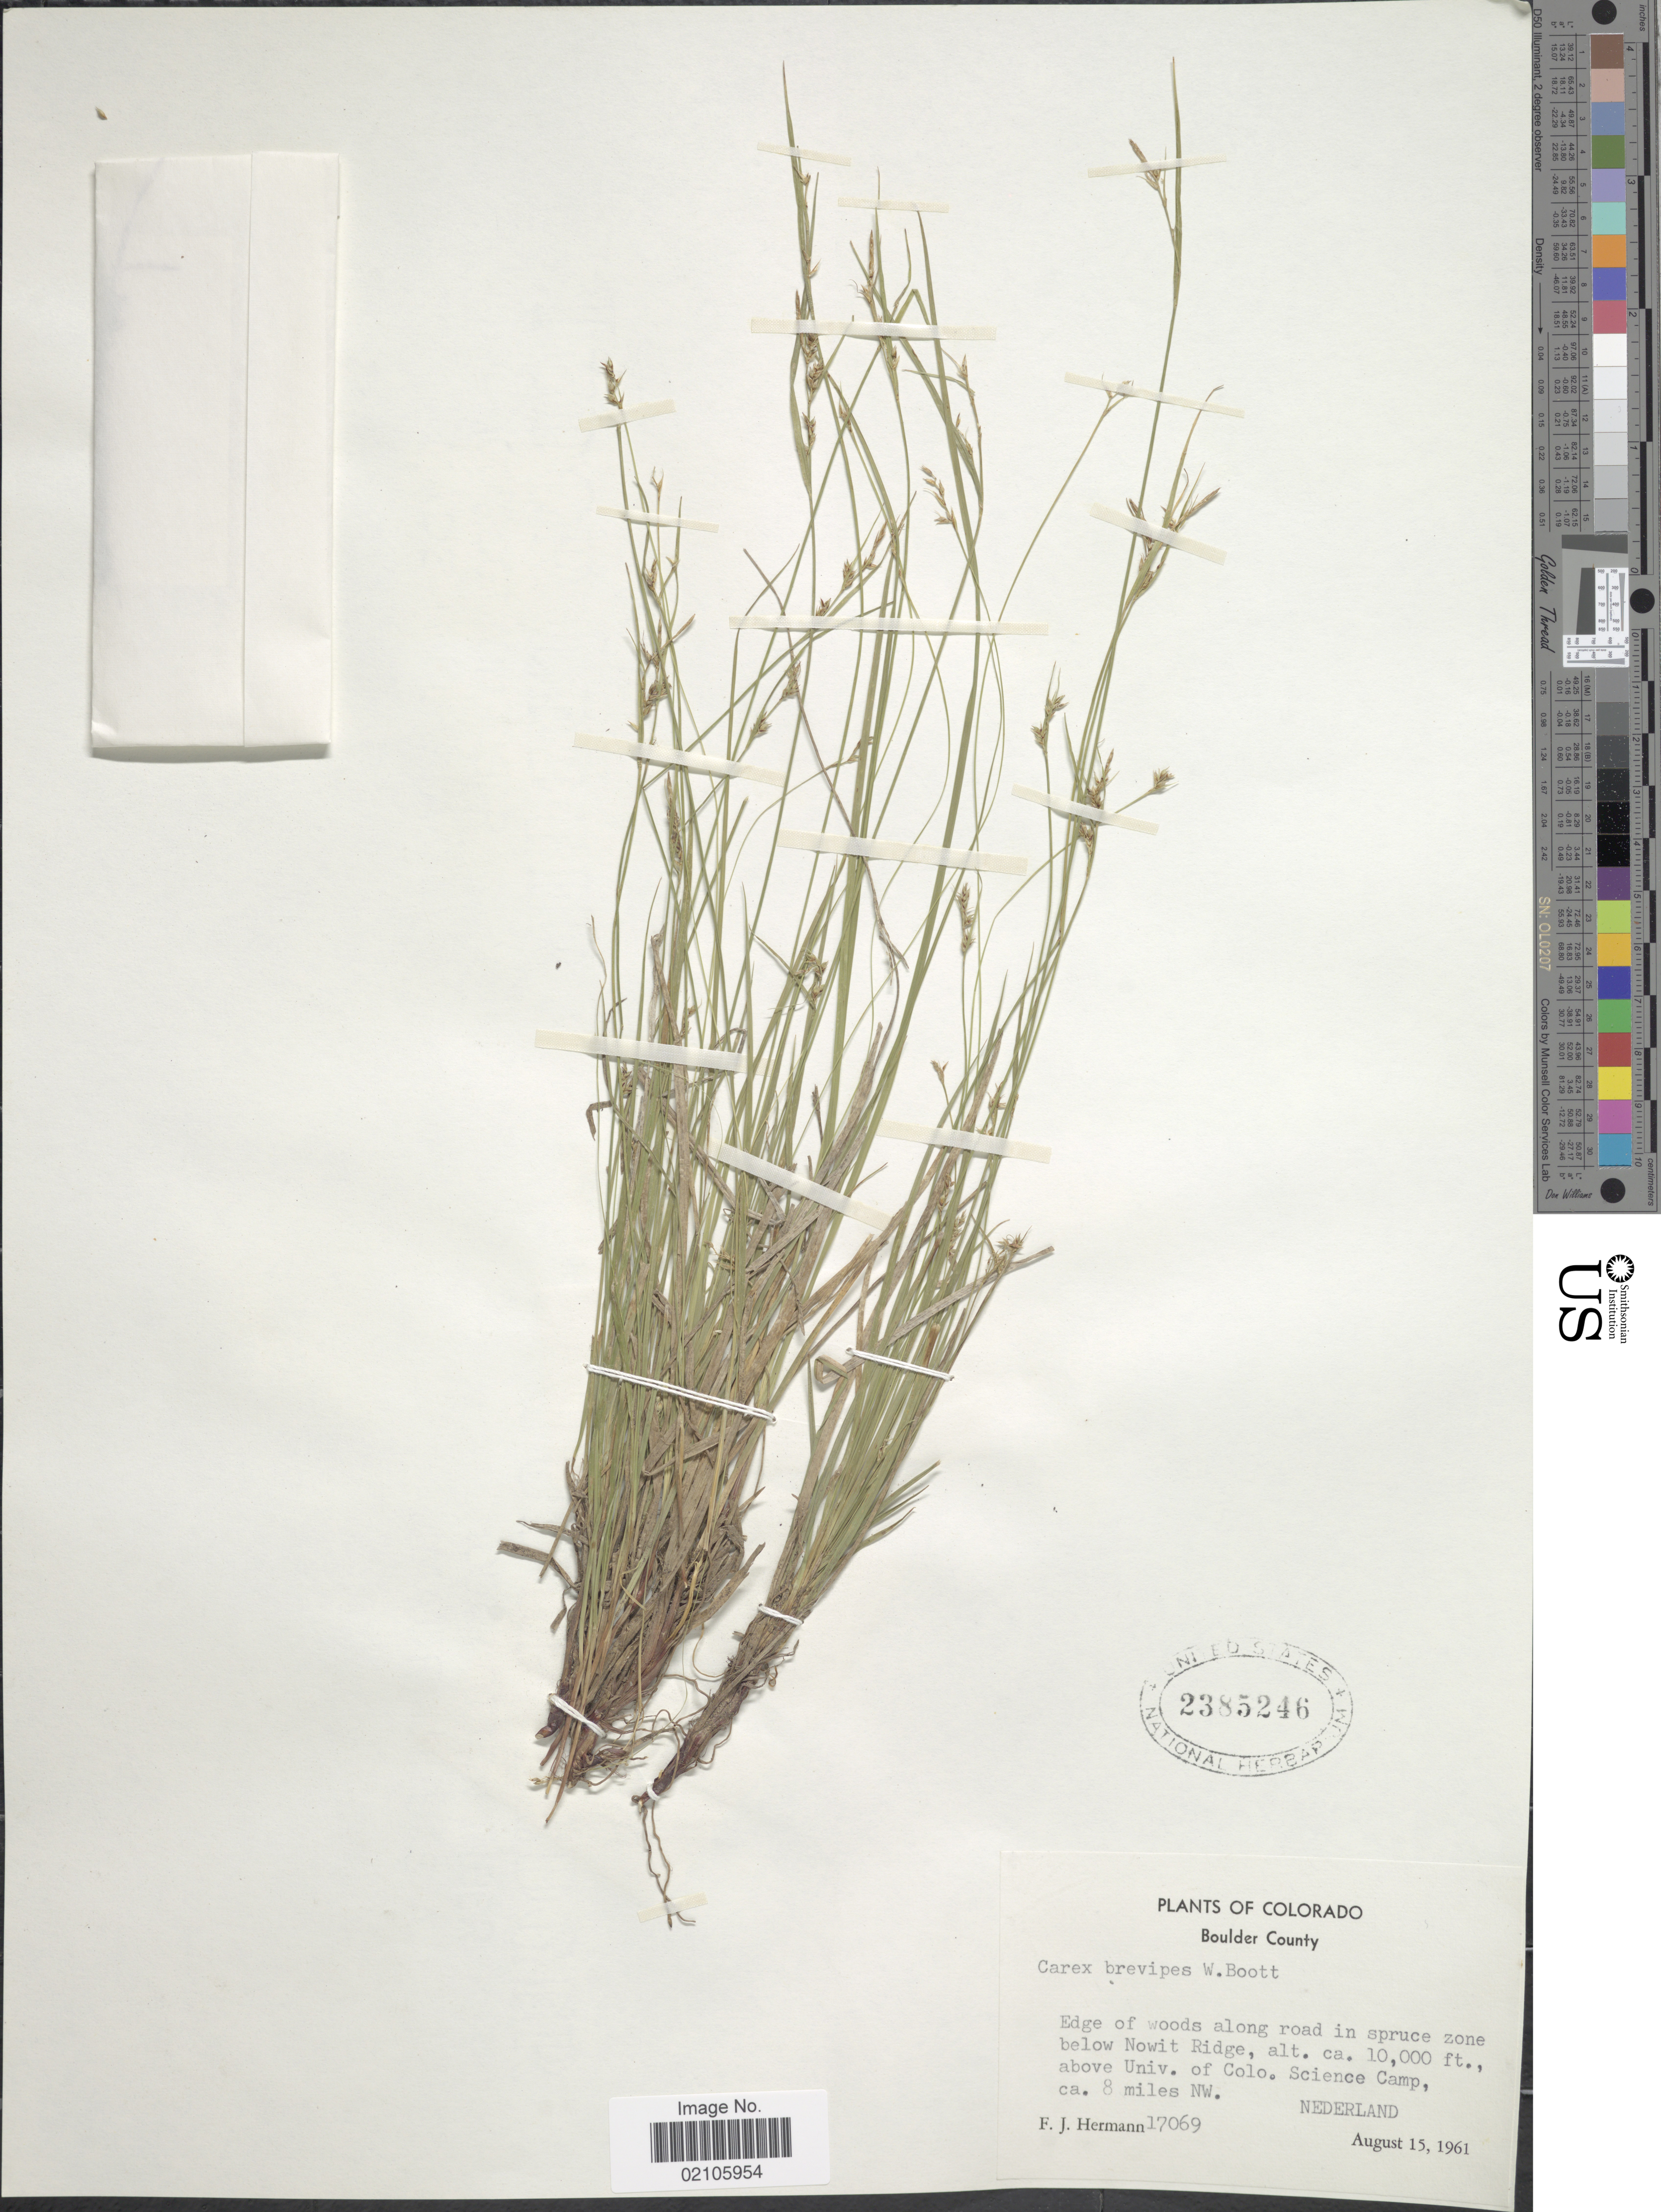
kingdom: Plantae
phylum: Tracheophyta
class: Liliopsida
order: Poales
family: Cyperaceae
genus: Carex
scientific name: Carex rossii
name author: Boott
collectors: F. J. Hermann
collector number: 17069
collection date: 1961-08-15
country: United States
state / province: Colorado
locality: Boulder County. Edge of woods along road in spruce zone below Nowit ridge, above Univ. of Colo. Science Camp, ca. 8 miles NW. nederland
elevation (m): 3048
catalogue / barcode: US 2385246